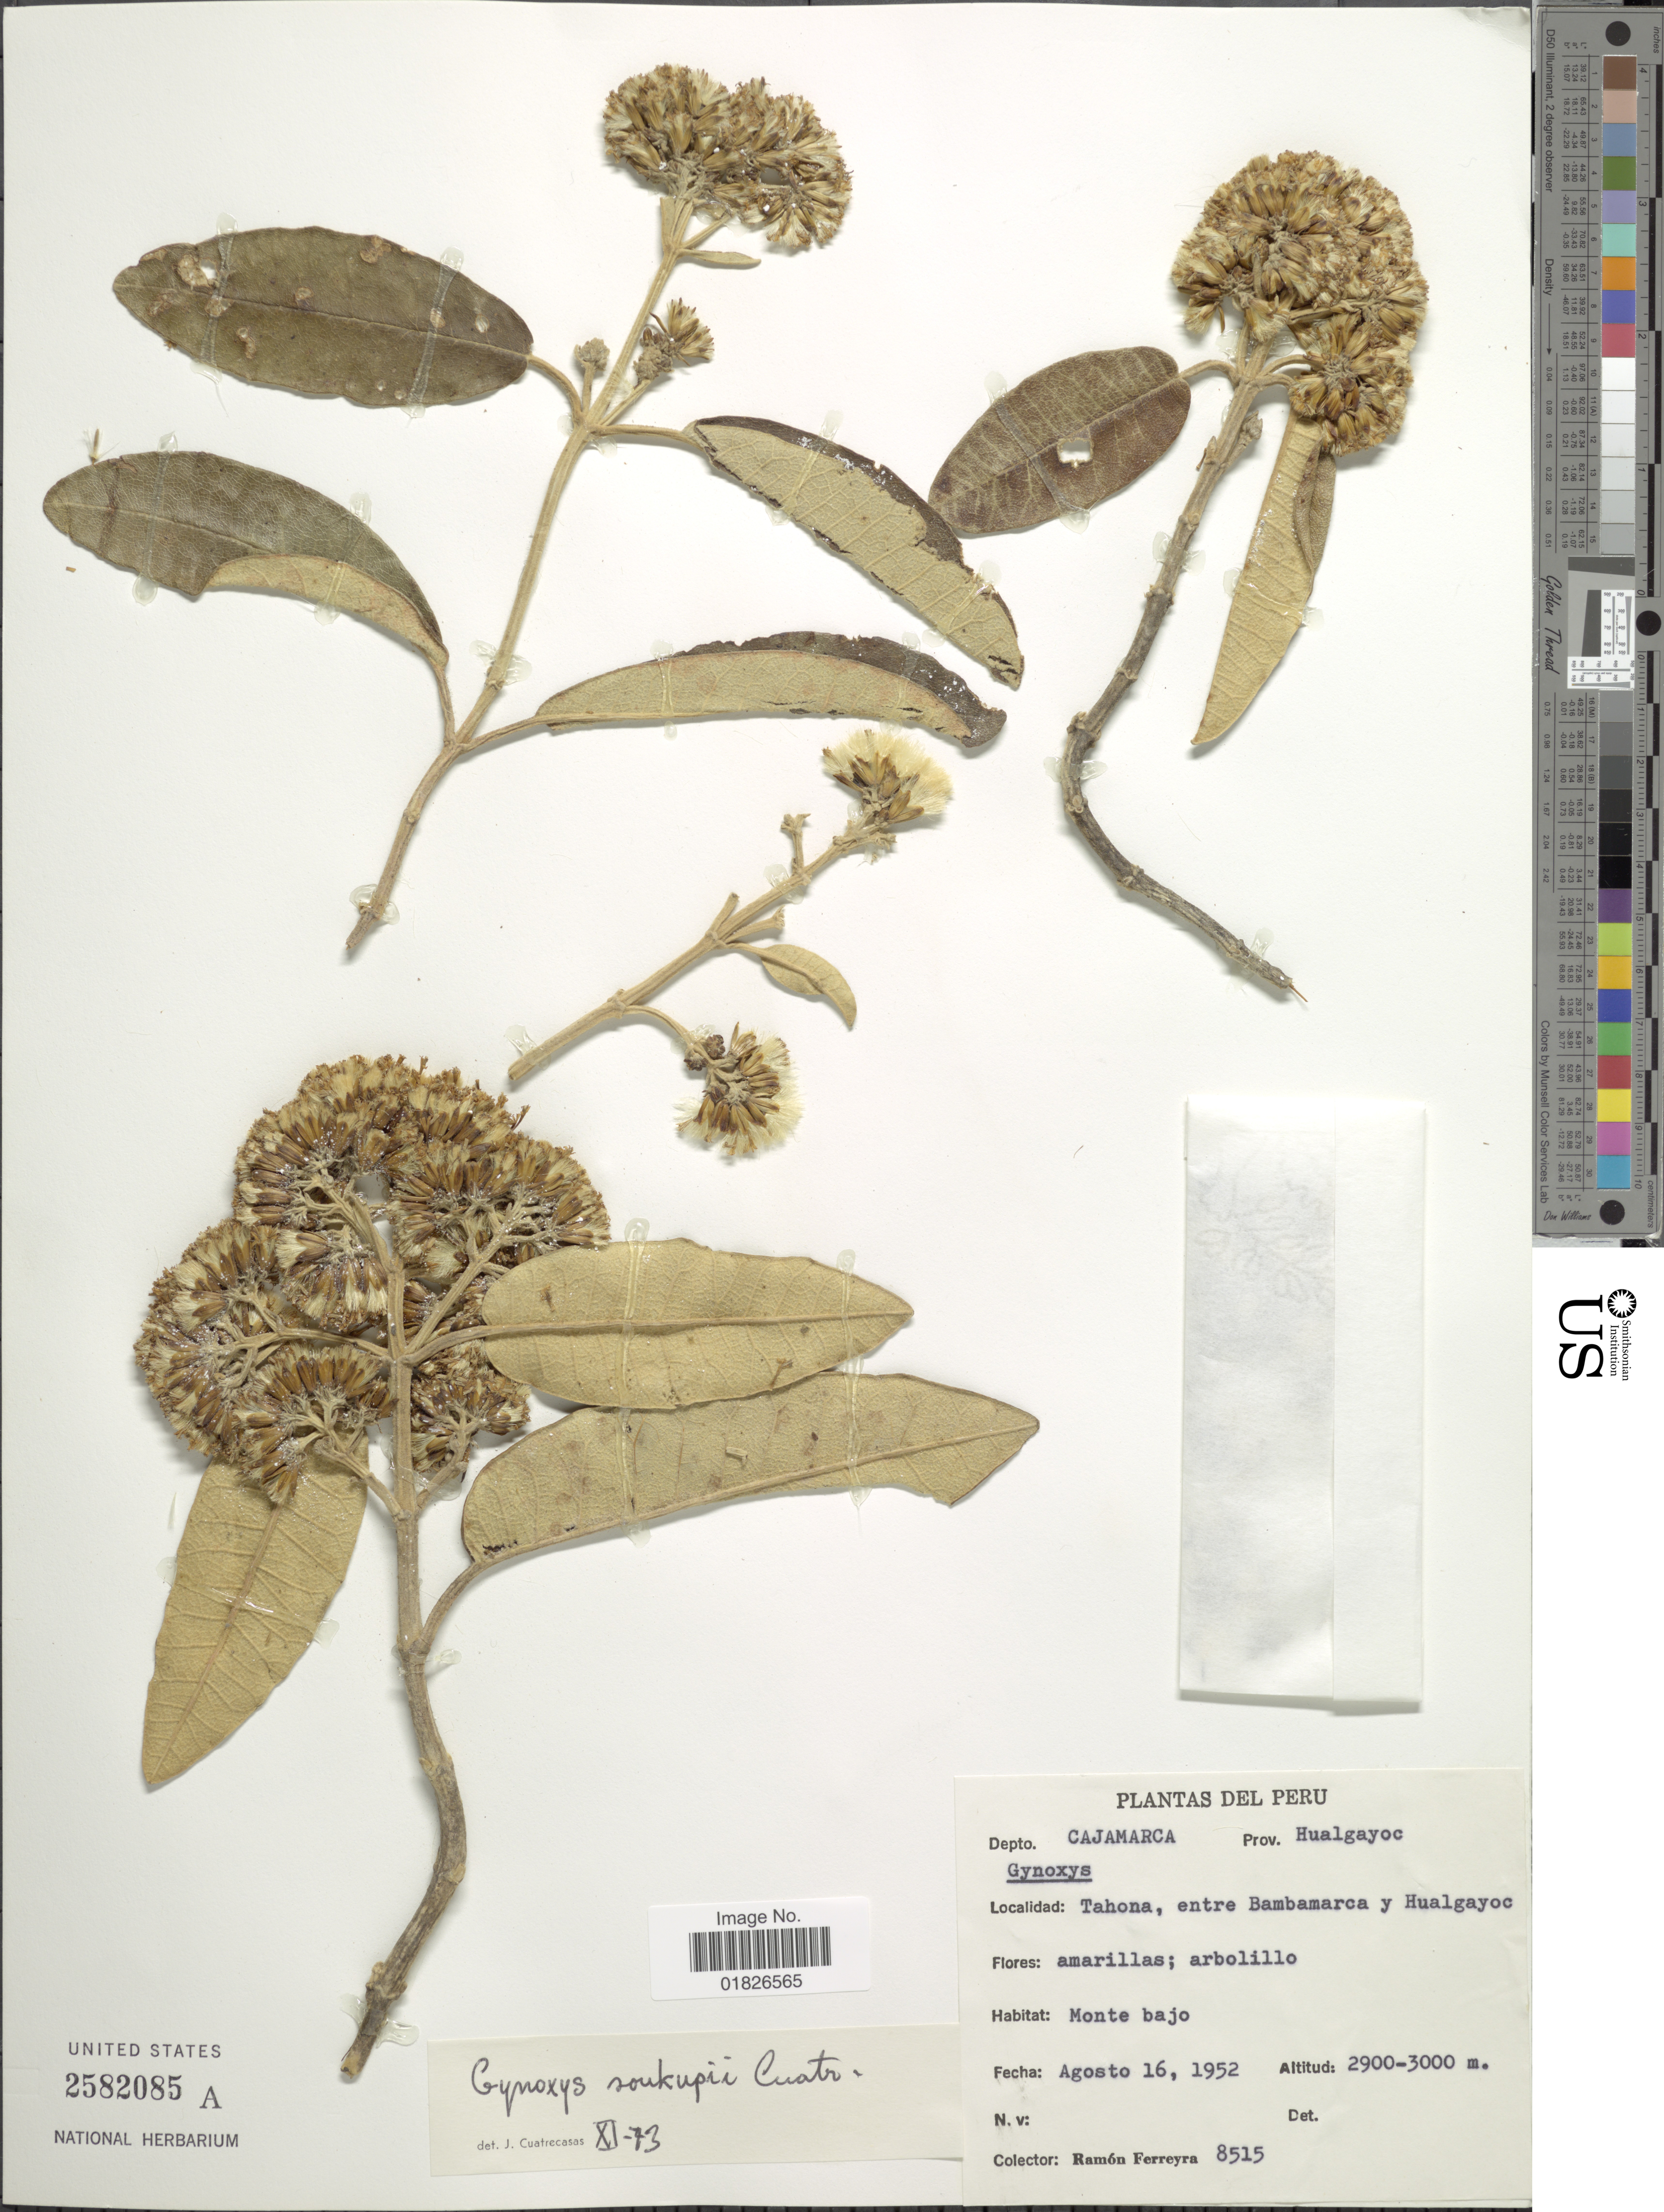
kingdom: Plantae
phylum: Tracheophyta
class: Magnoliopsida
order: Asterales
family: Asteraceae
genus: Gynoxys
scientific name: Gynoxys soukupii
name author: Cuatrec.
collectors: R. A. Ferreyra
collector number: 8515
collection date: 1952-08-16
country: Peru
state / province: Cajamarca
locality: Prov. Hualgayoc, Tahona, entre Bambamarca y Hualgayoc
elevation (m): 2900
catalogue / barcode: US 2582085A